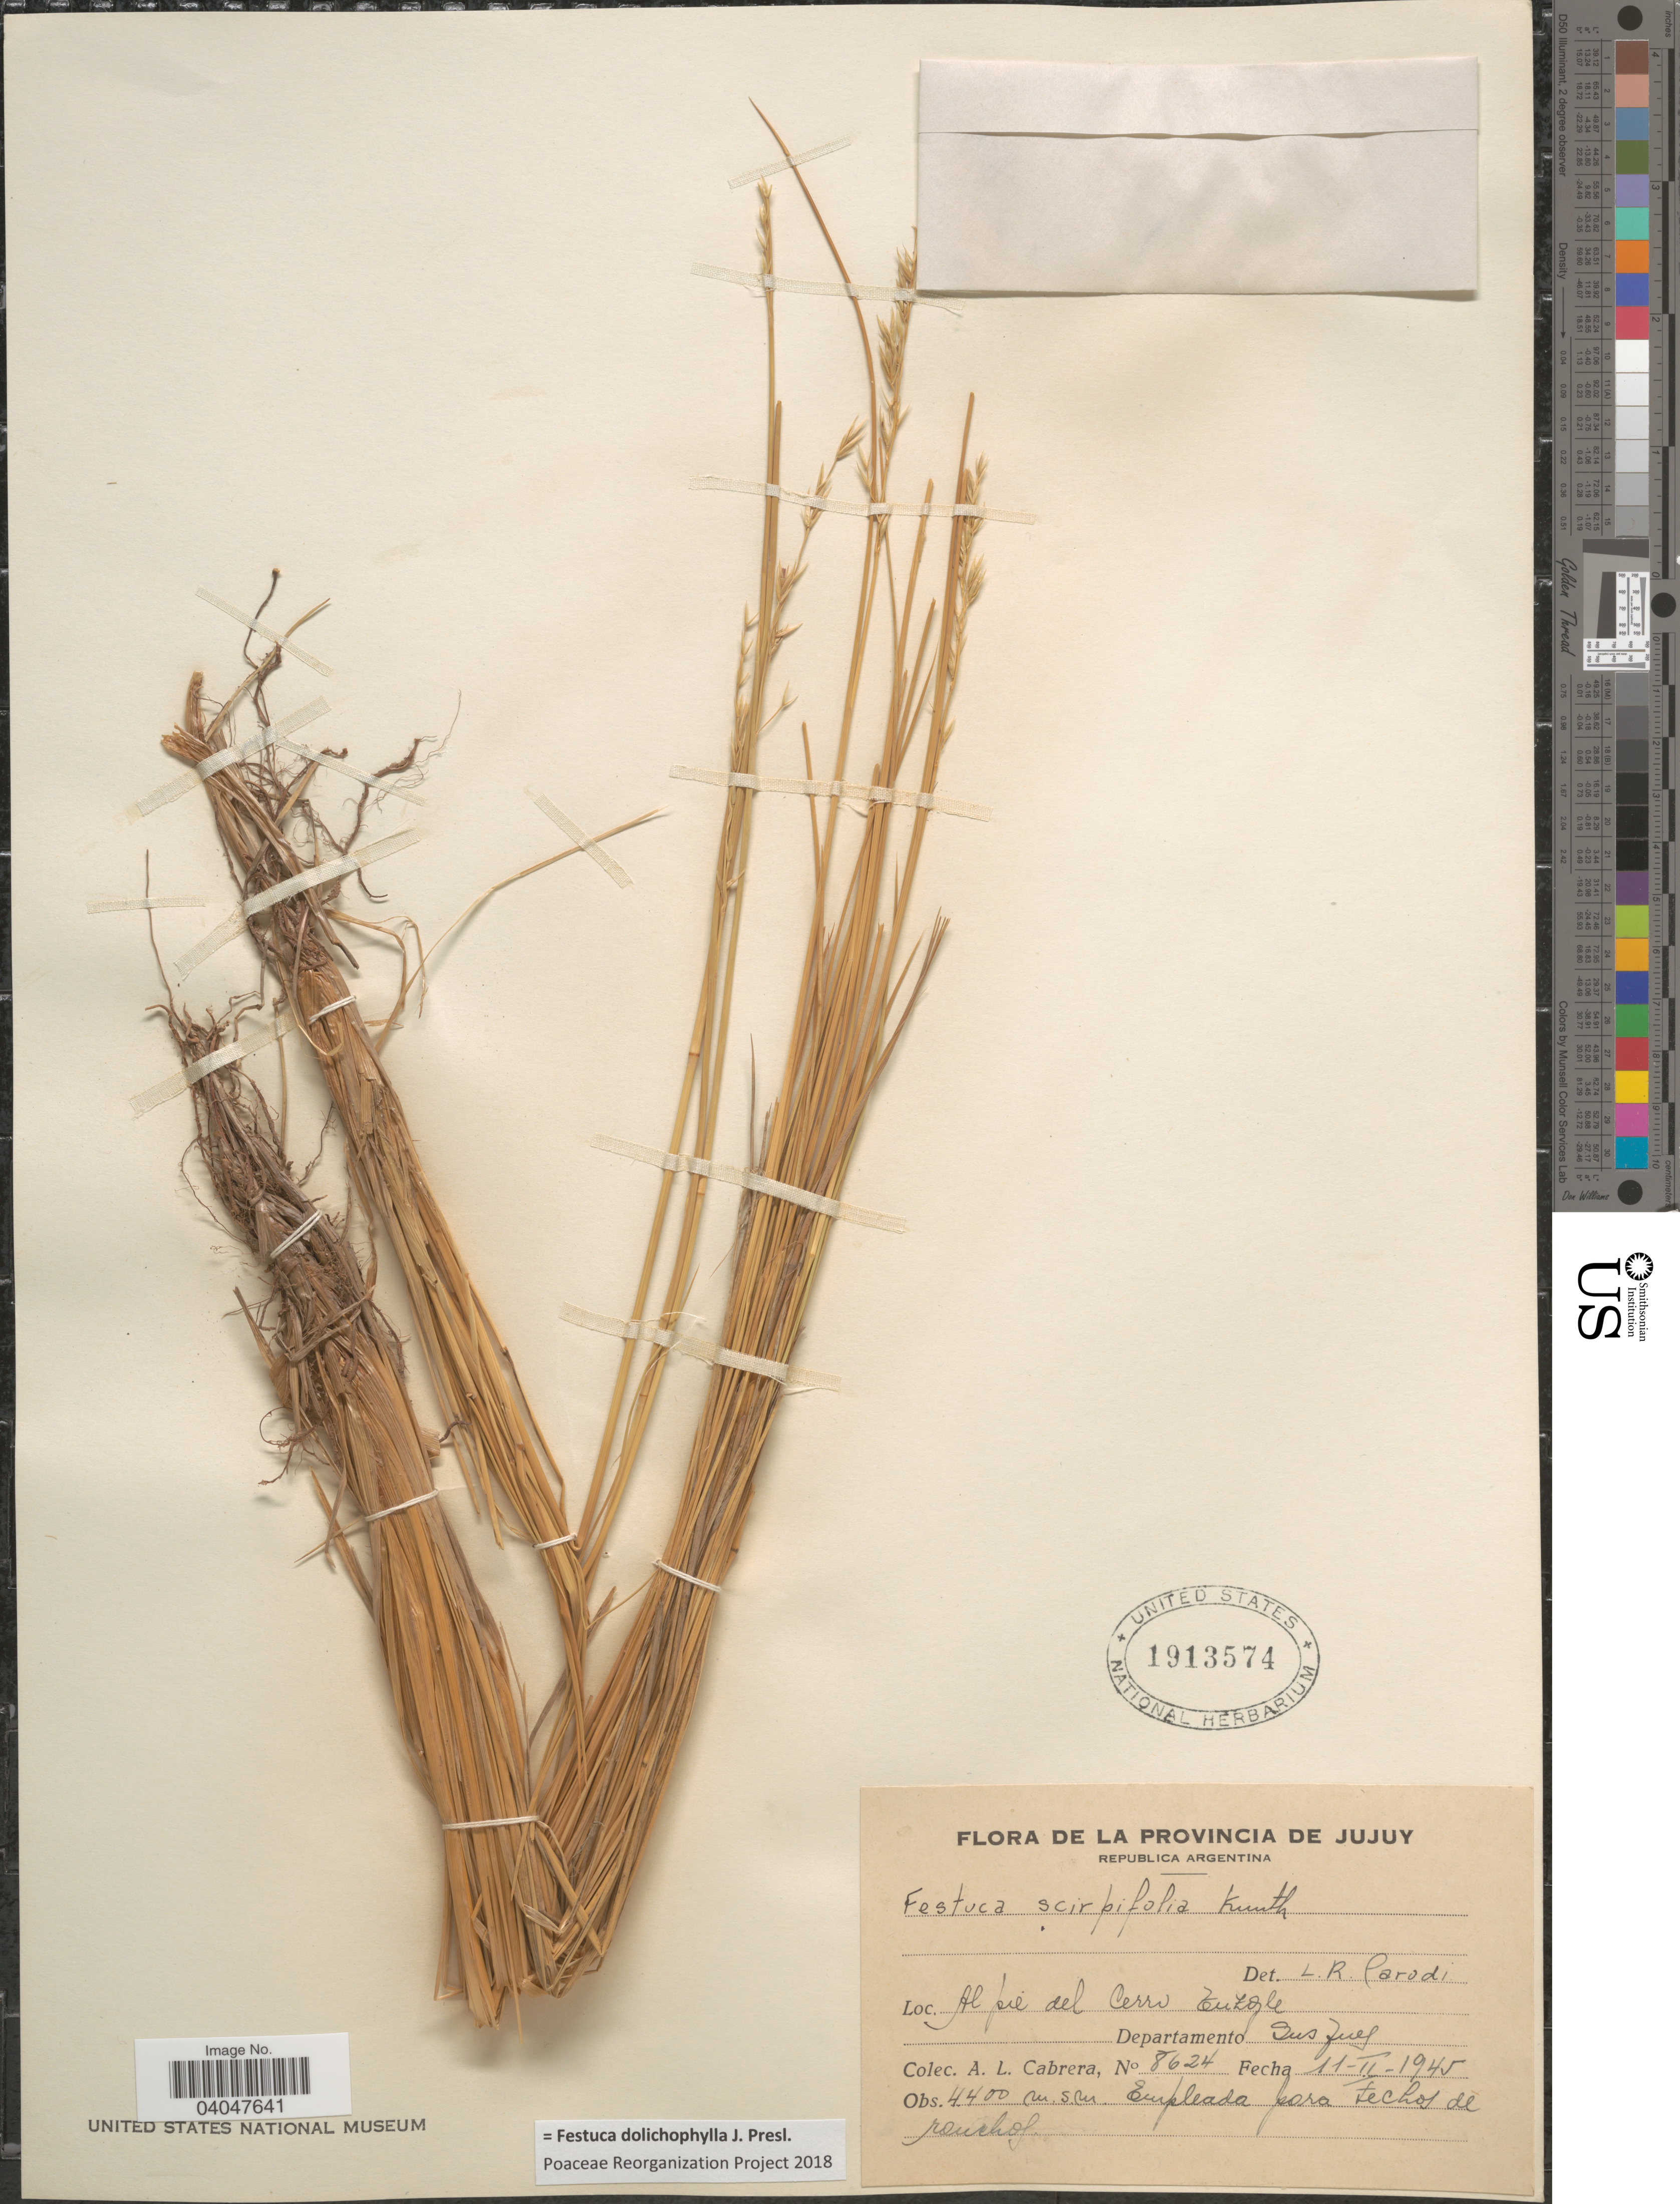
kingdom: Plantae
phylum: Tracheophyta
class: Liliopsida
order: Poales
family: Poaceae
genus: Festuca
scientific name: Festuca dolichophylla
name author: J. Presl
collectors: A. L. Cabrera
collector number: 8624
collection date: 1945-02-11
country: Argentina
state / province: Jujuy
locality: Republica Argentina. Al pie del Cerro Tuzgle. Departamento Susques.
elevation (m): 4400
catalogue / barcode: US 1913574